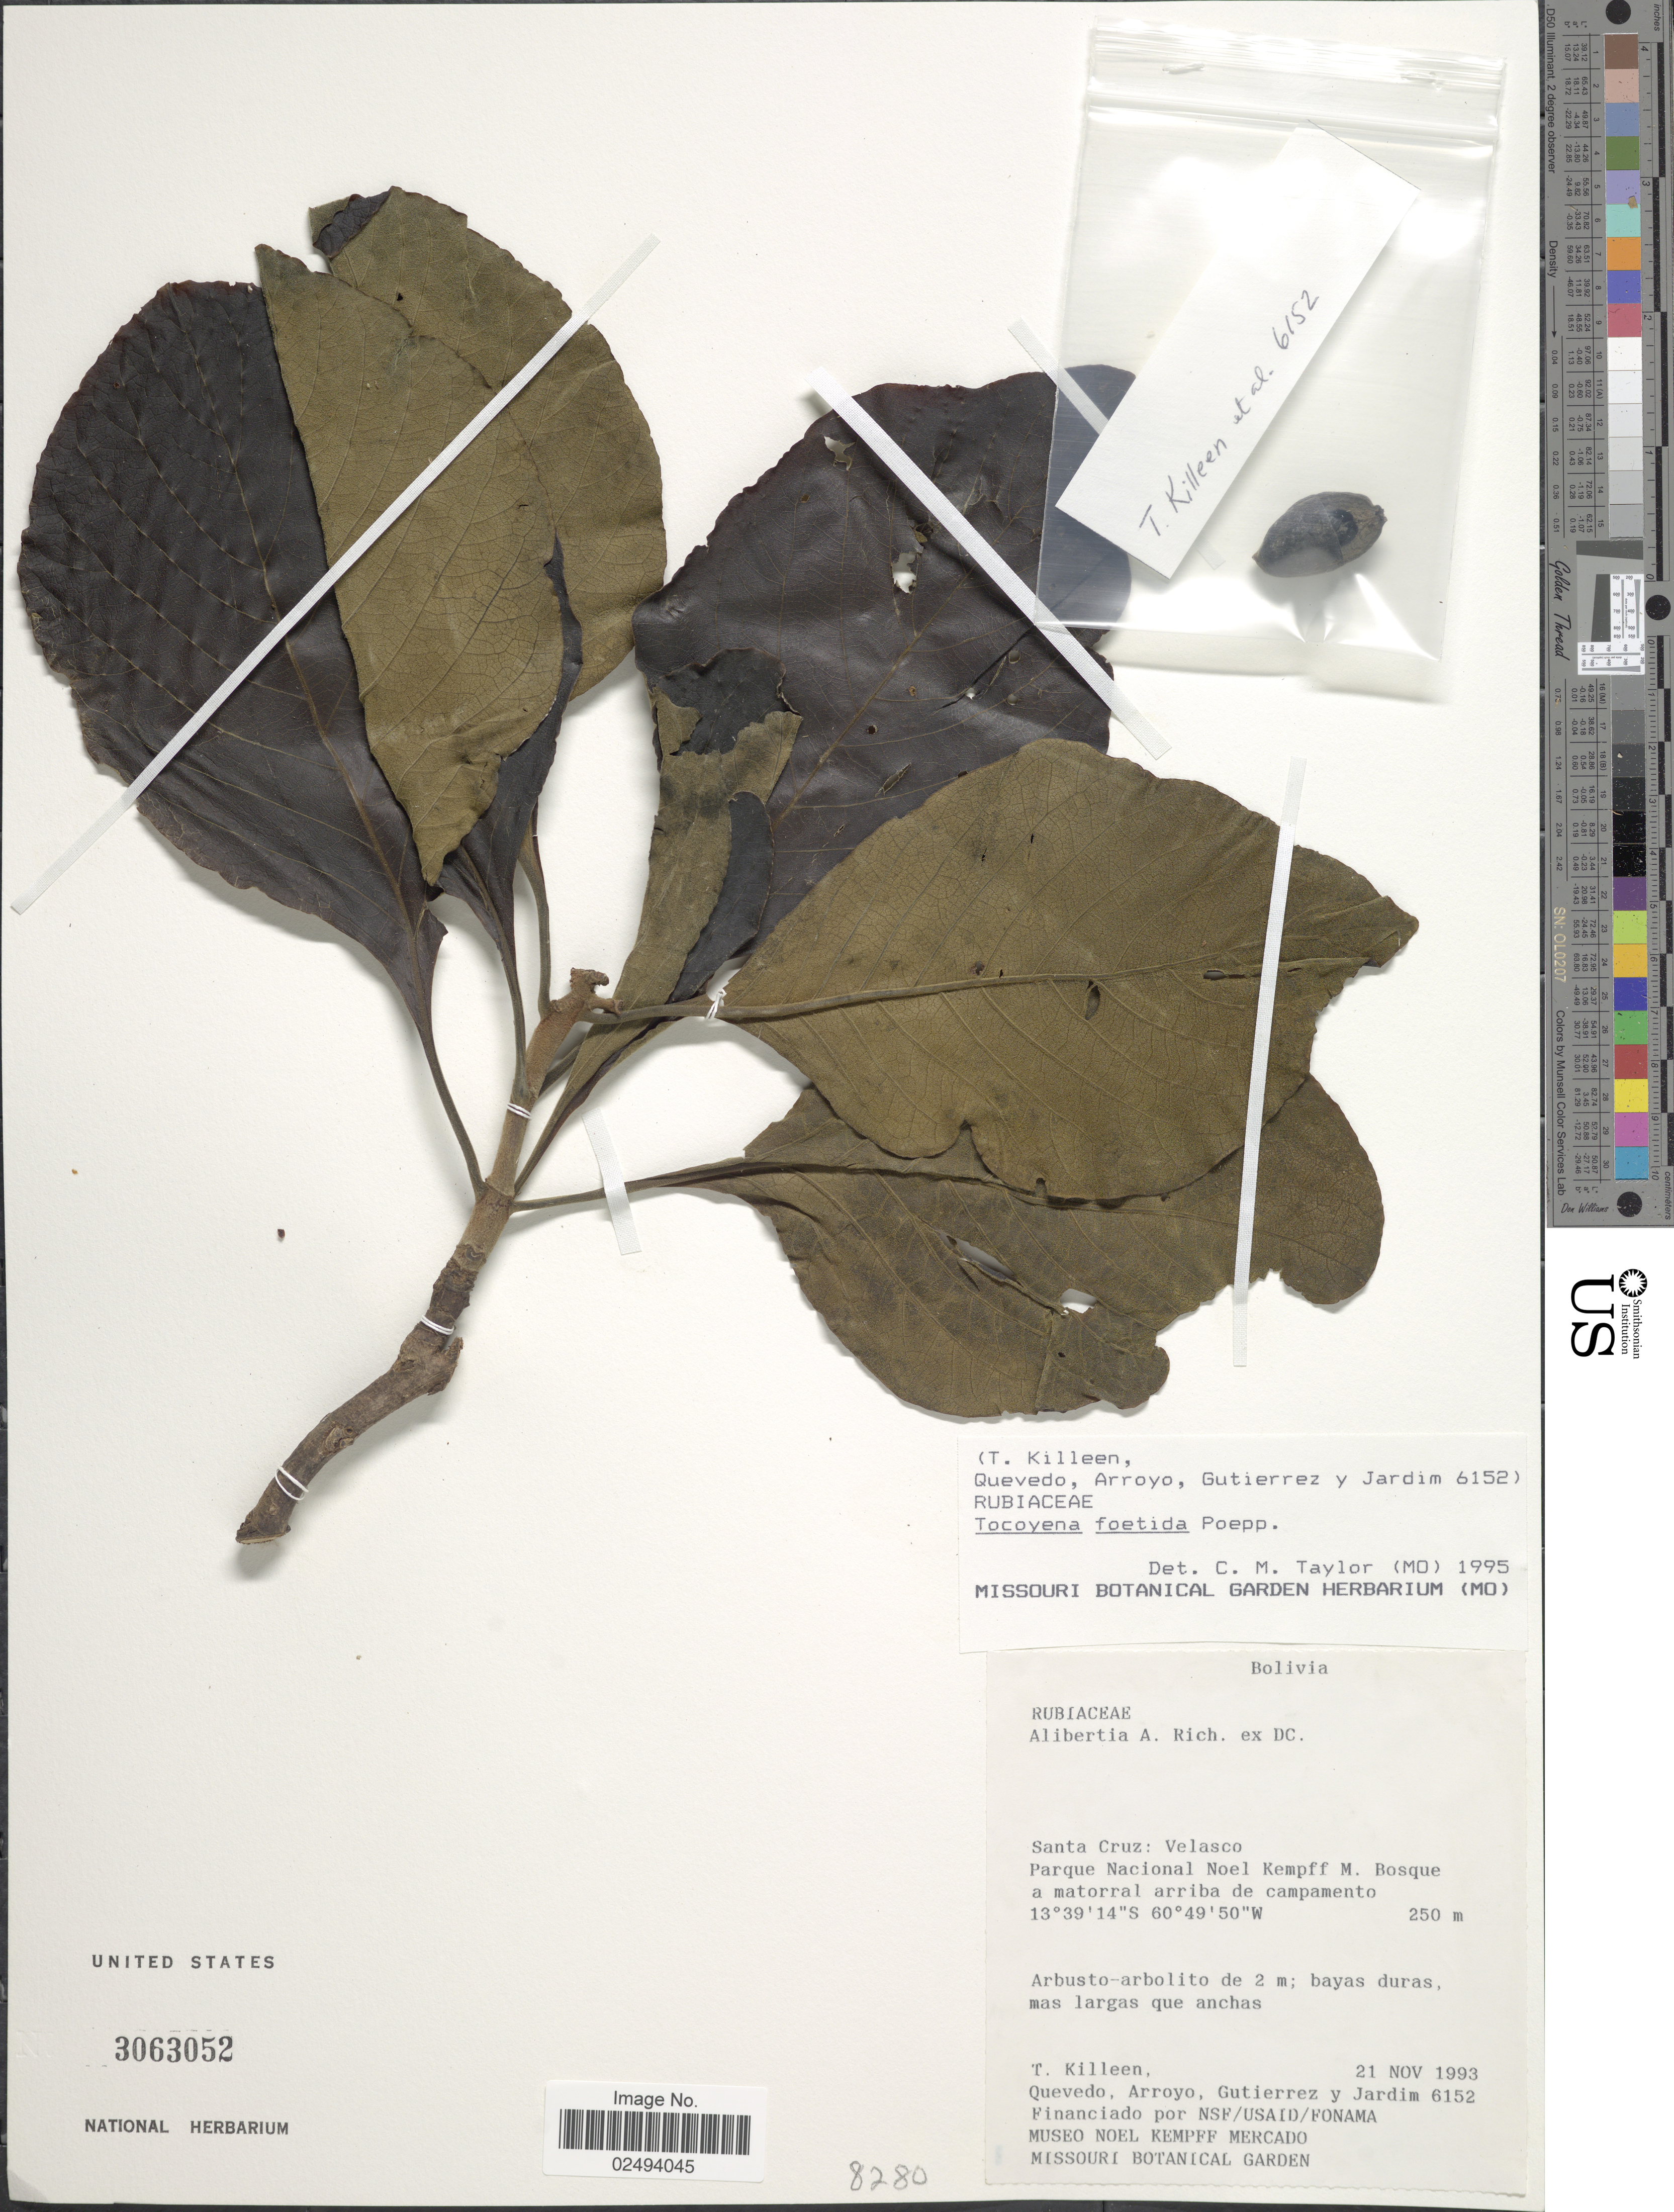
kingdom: Plantae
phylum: Tracheophyta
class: Magnoliopsida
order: Gentianales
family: Rubiaceae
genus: Tocoyena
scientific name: Tocoyena foetida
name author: Poepp.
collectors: T. J. Killeen, -- Quevedo, Arroyo, --, Gutiérrez, -- & Jardim, --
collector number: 6152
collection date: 1993-11-21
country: Bolivia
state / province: Santa Cruz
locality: Velasco, parque Nacional Noel Kempff M. Bosque a matorral arriba de campamento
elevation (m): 250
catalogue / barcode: US 3063052